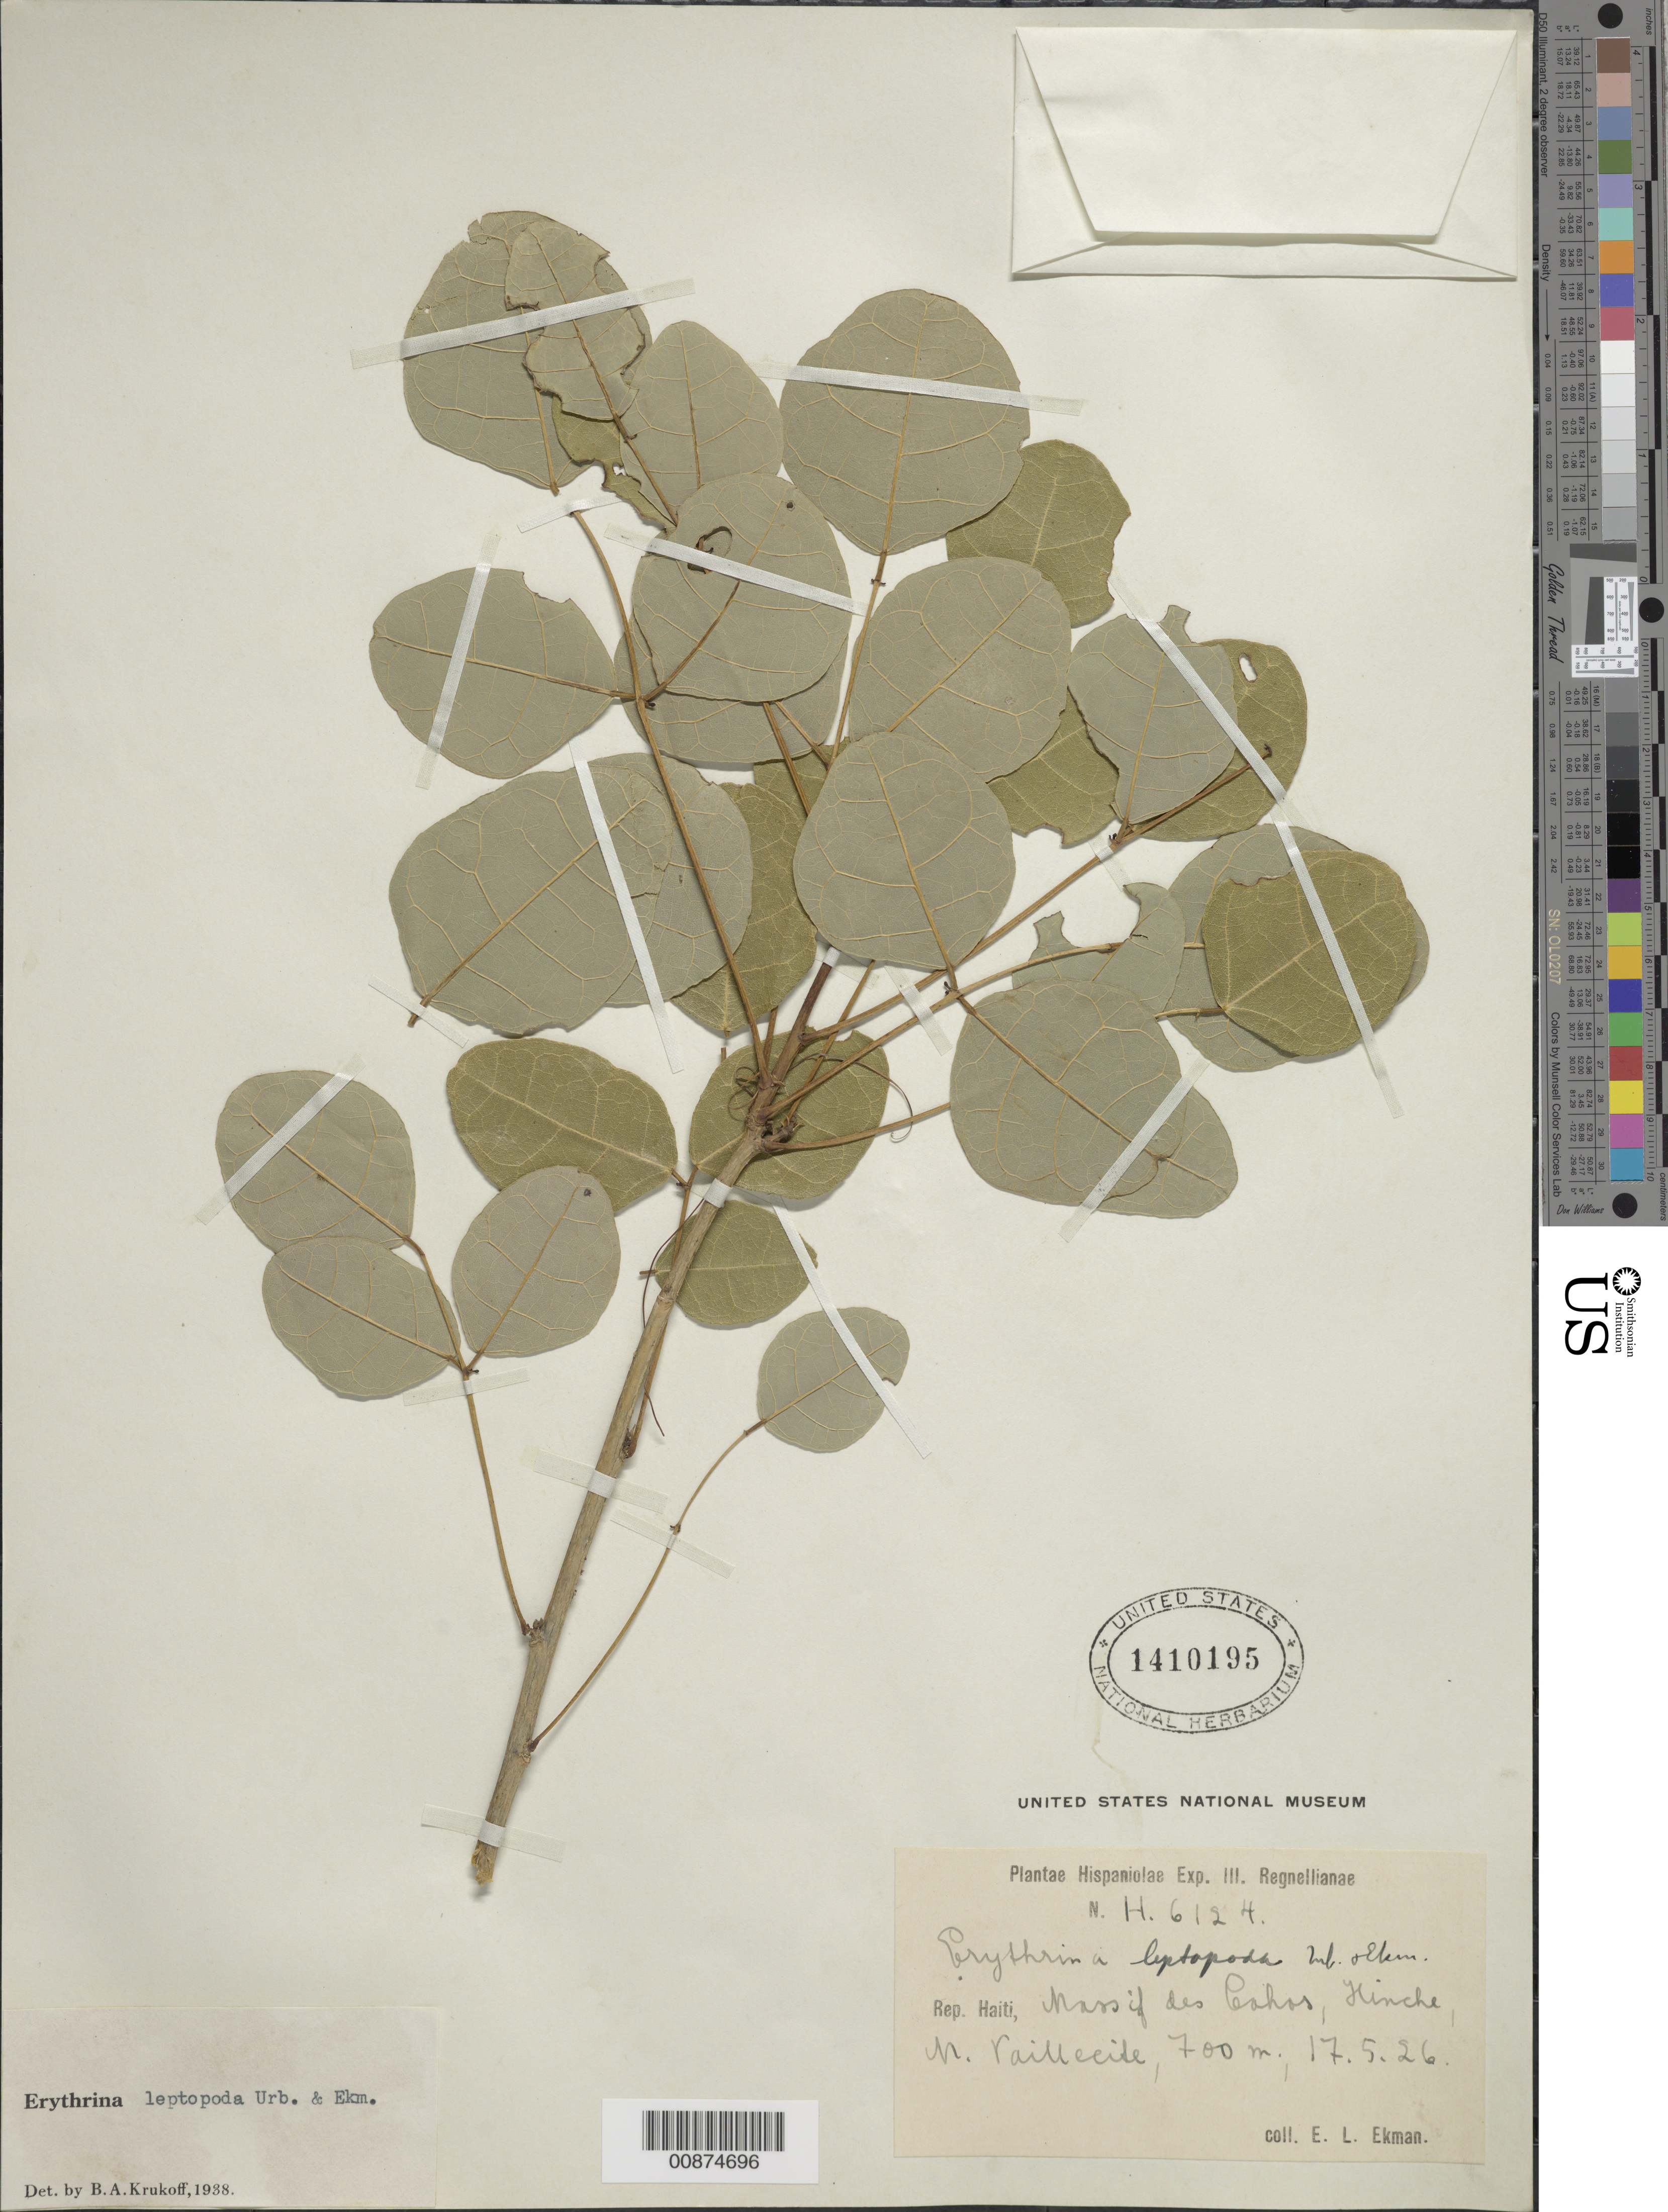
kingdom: Plantae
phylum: Tracheophyta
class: Magnoliopsida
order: Fabales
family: Fabaceae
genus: Erythrina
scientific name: Erythrina leptopoda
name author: Urb. & Ekman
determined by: Krukoff, B. A.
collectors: E. L. Ekman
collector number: H 6124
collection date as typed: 17 May 1926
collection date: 1926-05-17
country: Haiti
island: Hispaniola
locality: Massif des Cahos, Hinche, M. Vaillecite.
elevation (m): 700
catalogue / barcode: US 1410195